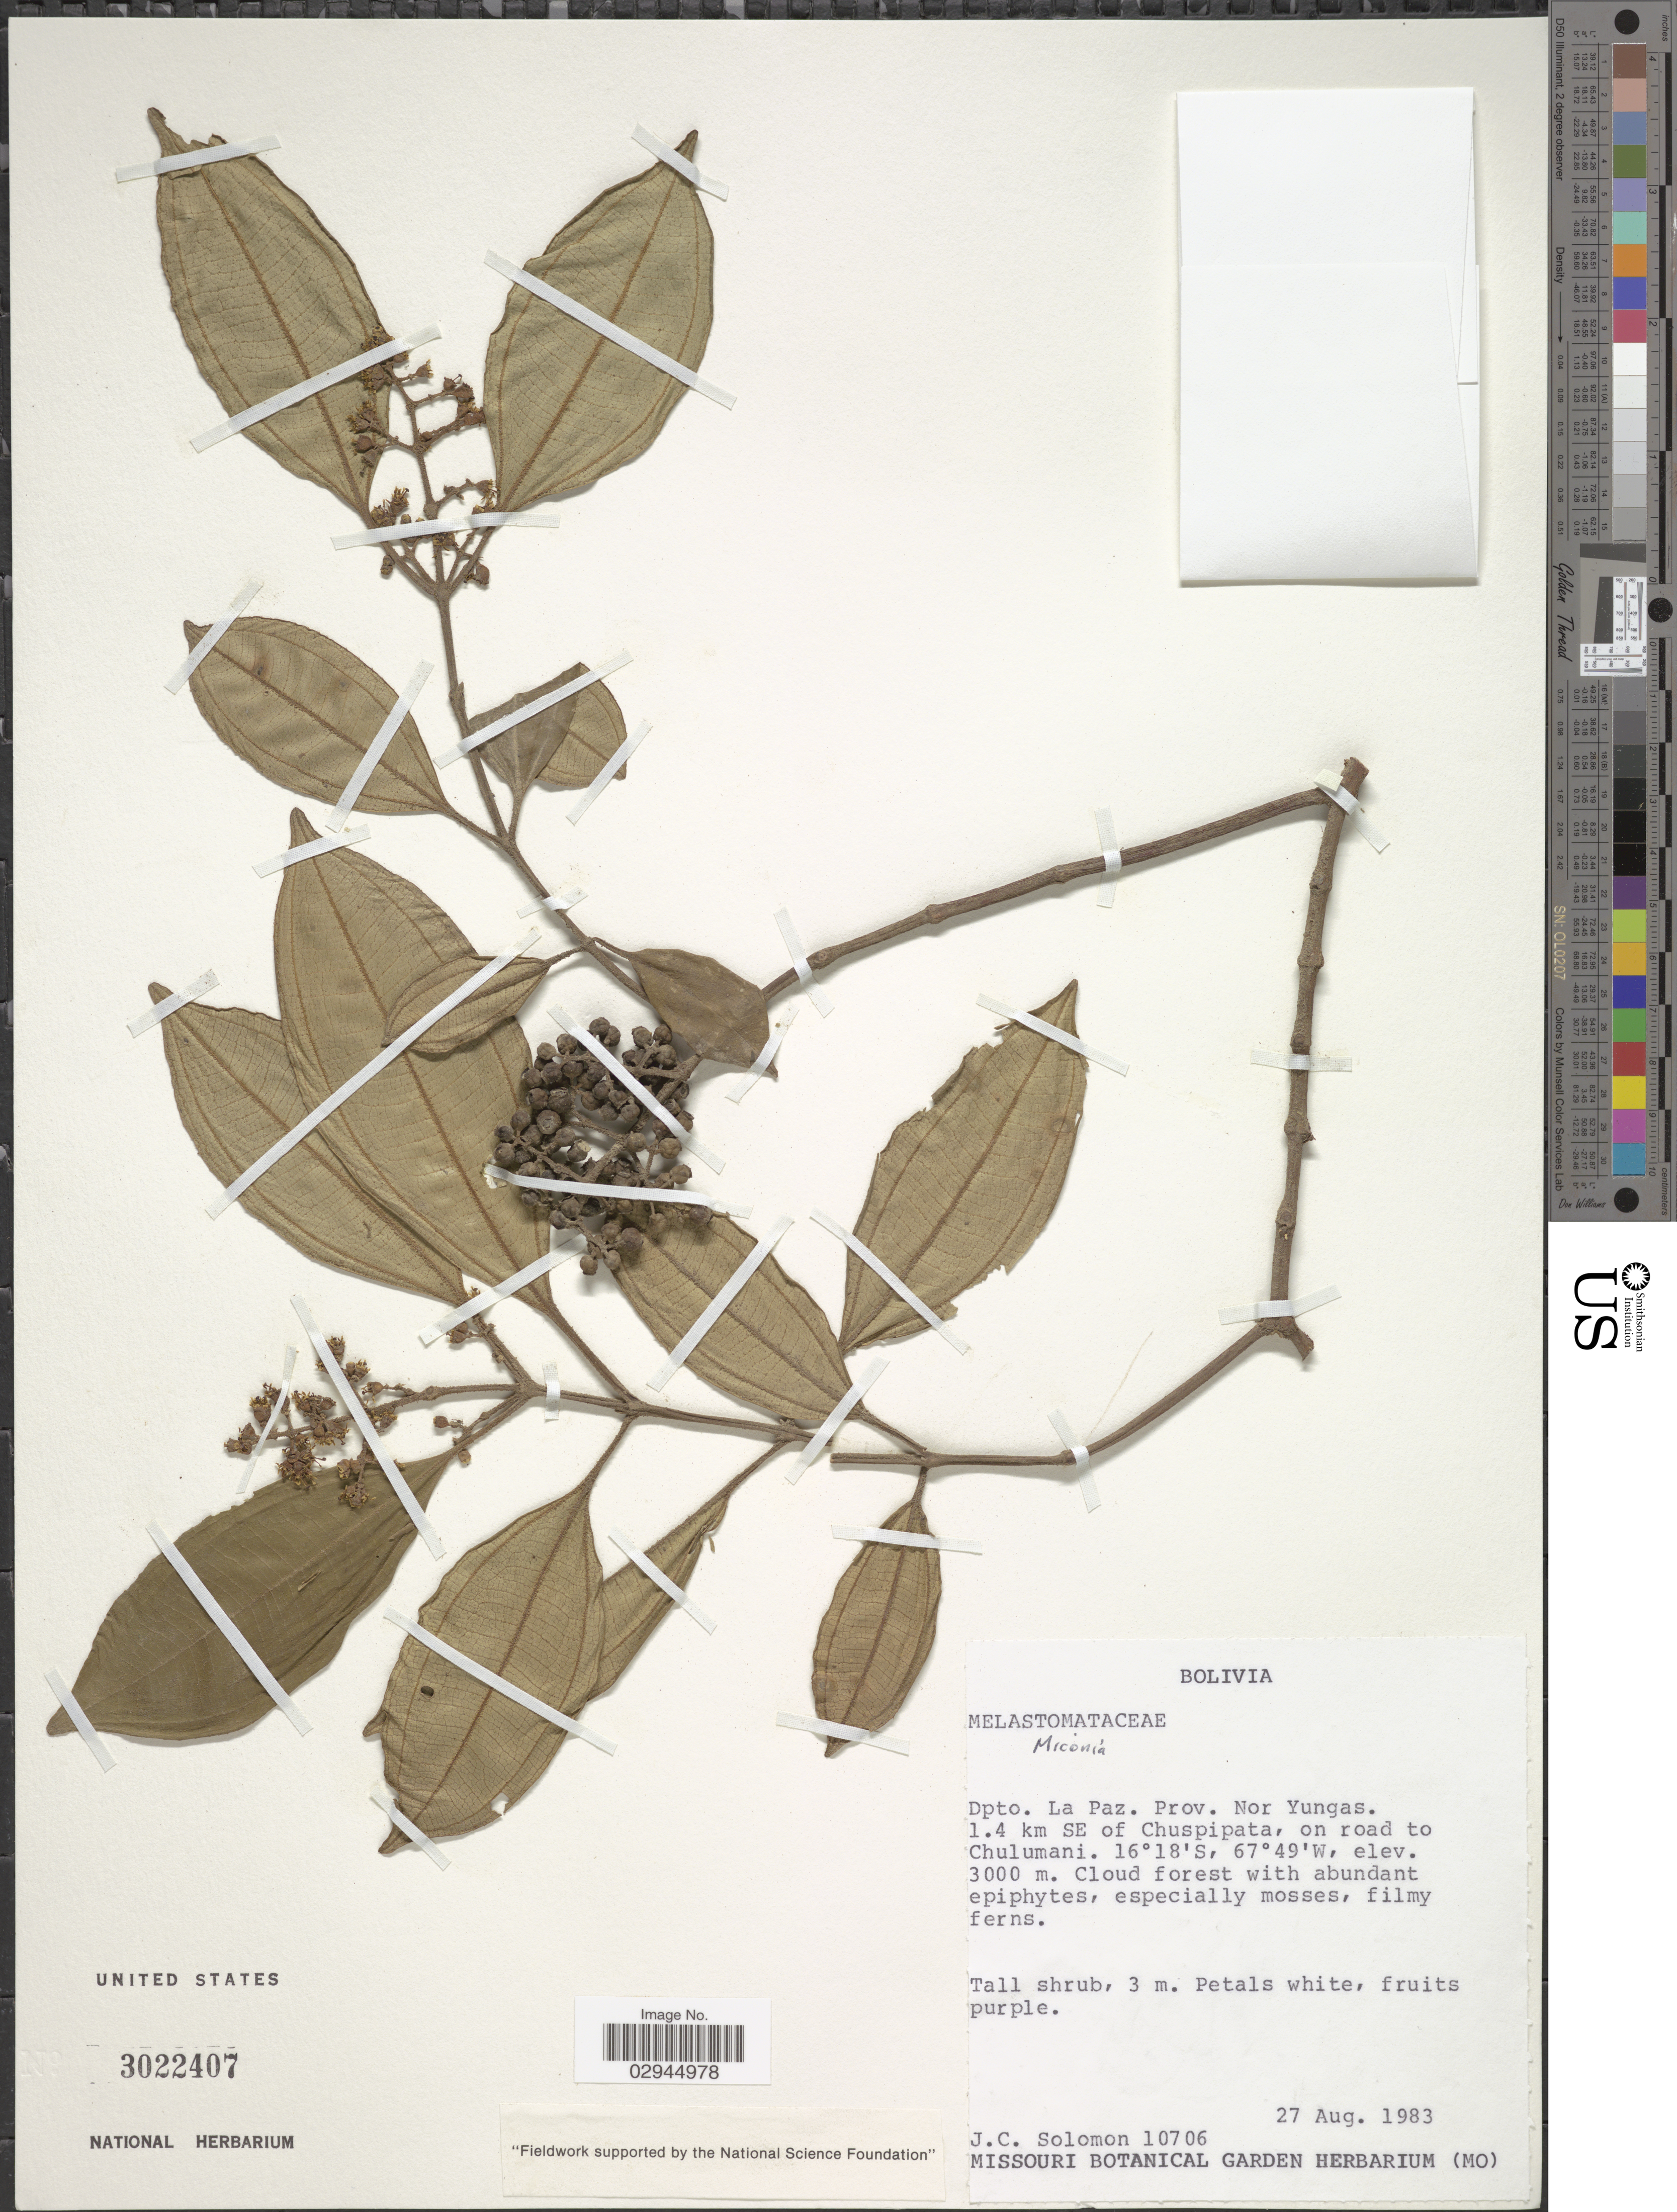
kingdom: Plantae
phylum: Tracheophyta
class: Magnoliopsida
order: Myrtales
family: Melastomataceae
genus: Miconia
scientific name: Miconia sp.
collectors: J. C. Solomon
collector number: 10706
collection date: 1983-08-27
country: Bolivia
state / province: La Paz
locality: Dpto. La Paz. Prov. Nor Yungas. 1.4 km SE of Chuspipata, on road to Chulumani.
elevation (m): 3000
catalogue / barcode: US 3022407